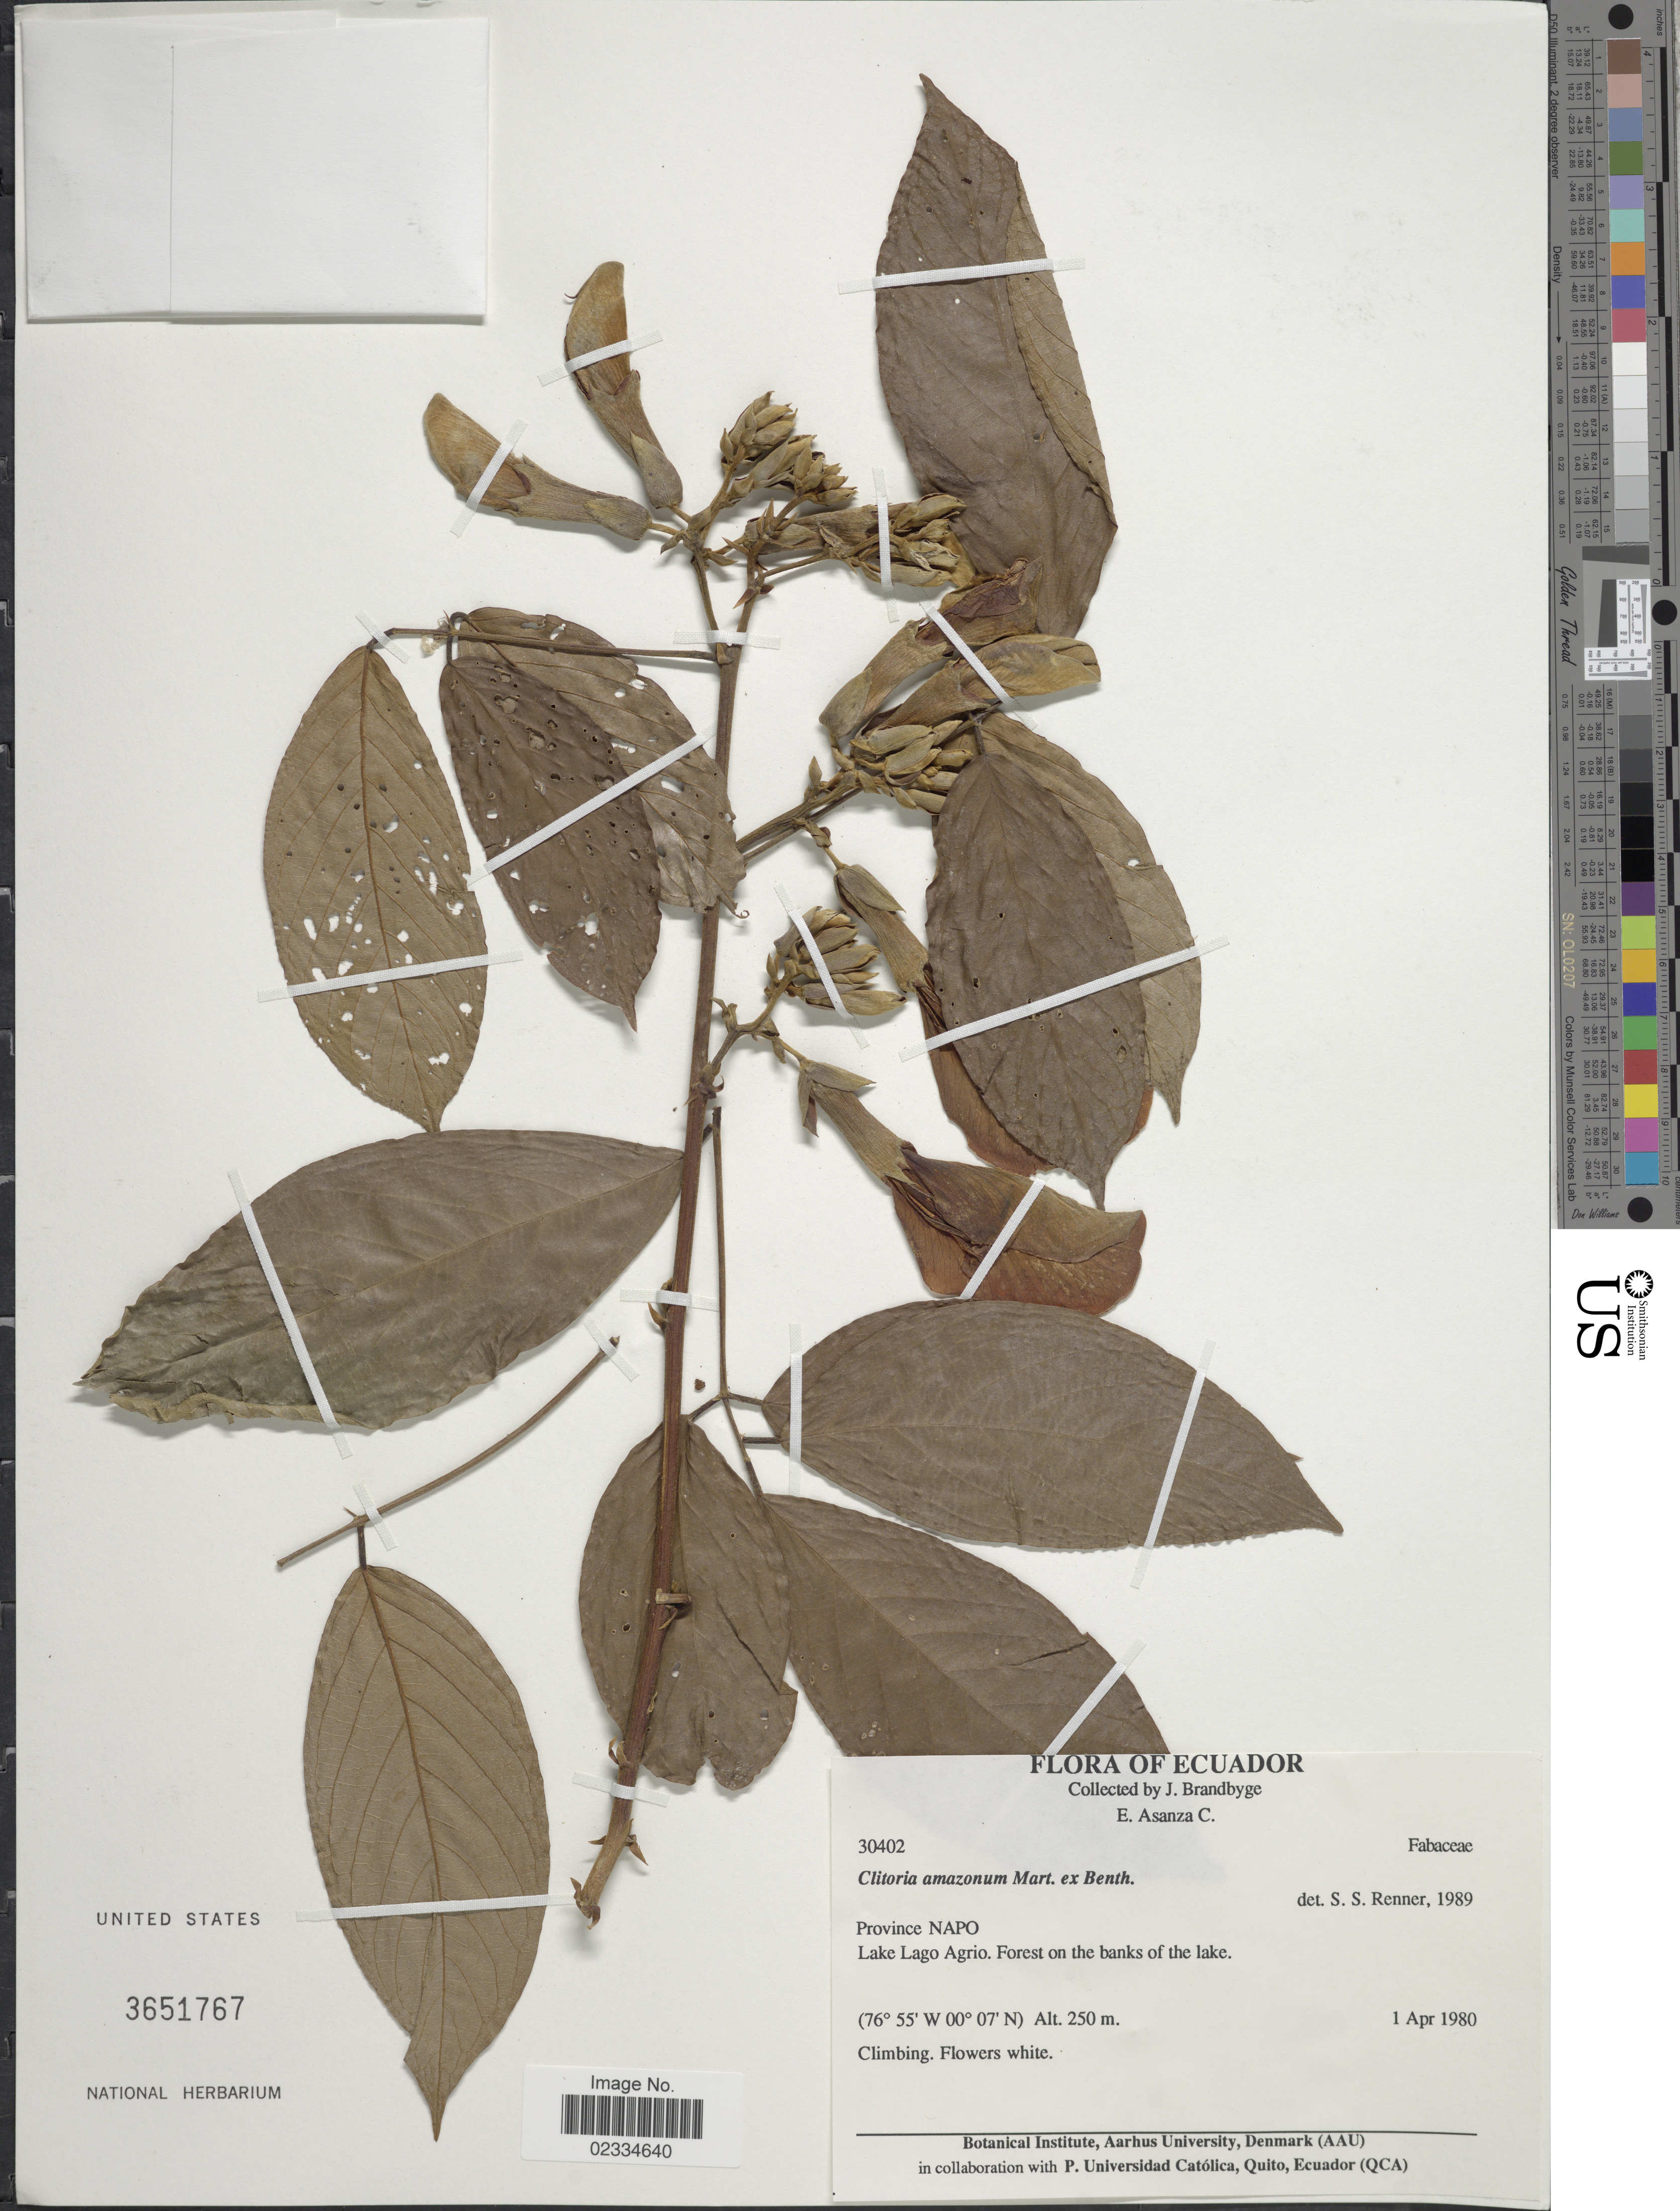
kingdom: Plantae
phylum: Tracheophyta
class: Magnoliopsida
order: Fabales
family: Fabaceae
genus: Clitoria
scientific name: Clitoria amazonum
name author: Mart. ex Benth.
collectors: J. Brandbyge & E. Asanza C.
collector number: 30402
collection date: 1980-04-01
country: Ecuador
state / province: Napo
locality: Province Napo, Lake Lago Agrio, Forest on the banks of the Lake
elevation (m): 250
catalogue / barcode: US 3651767